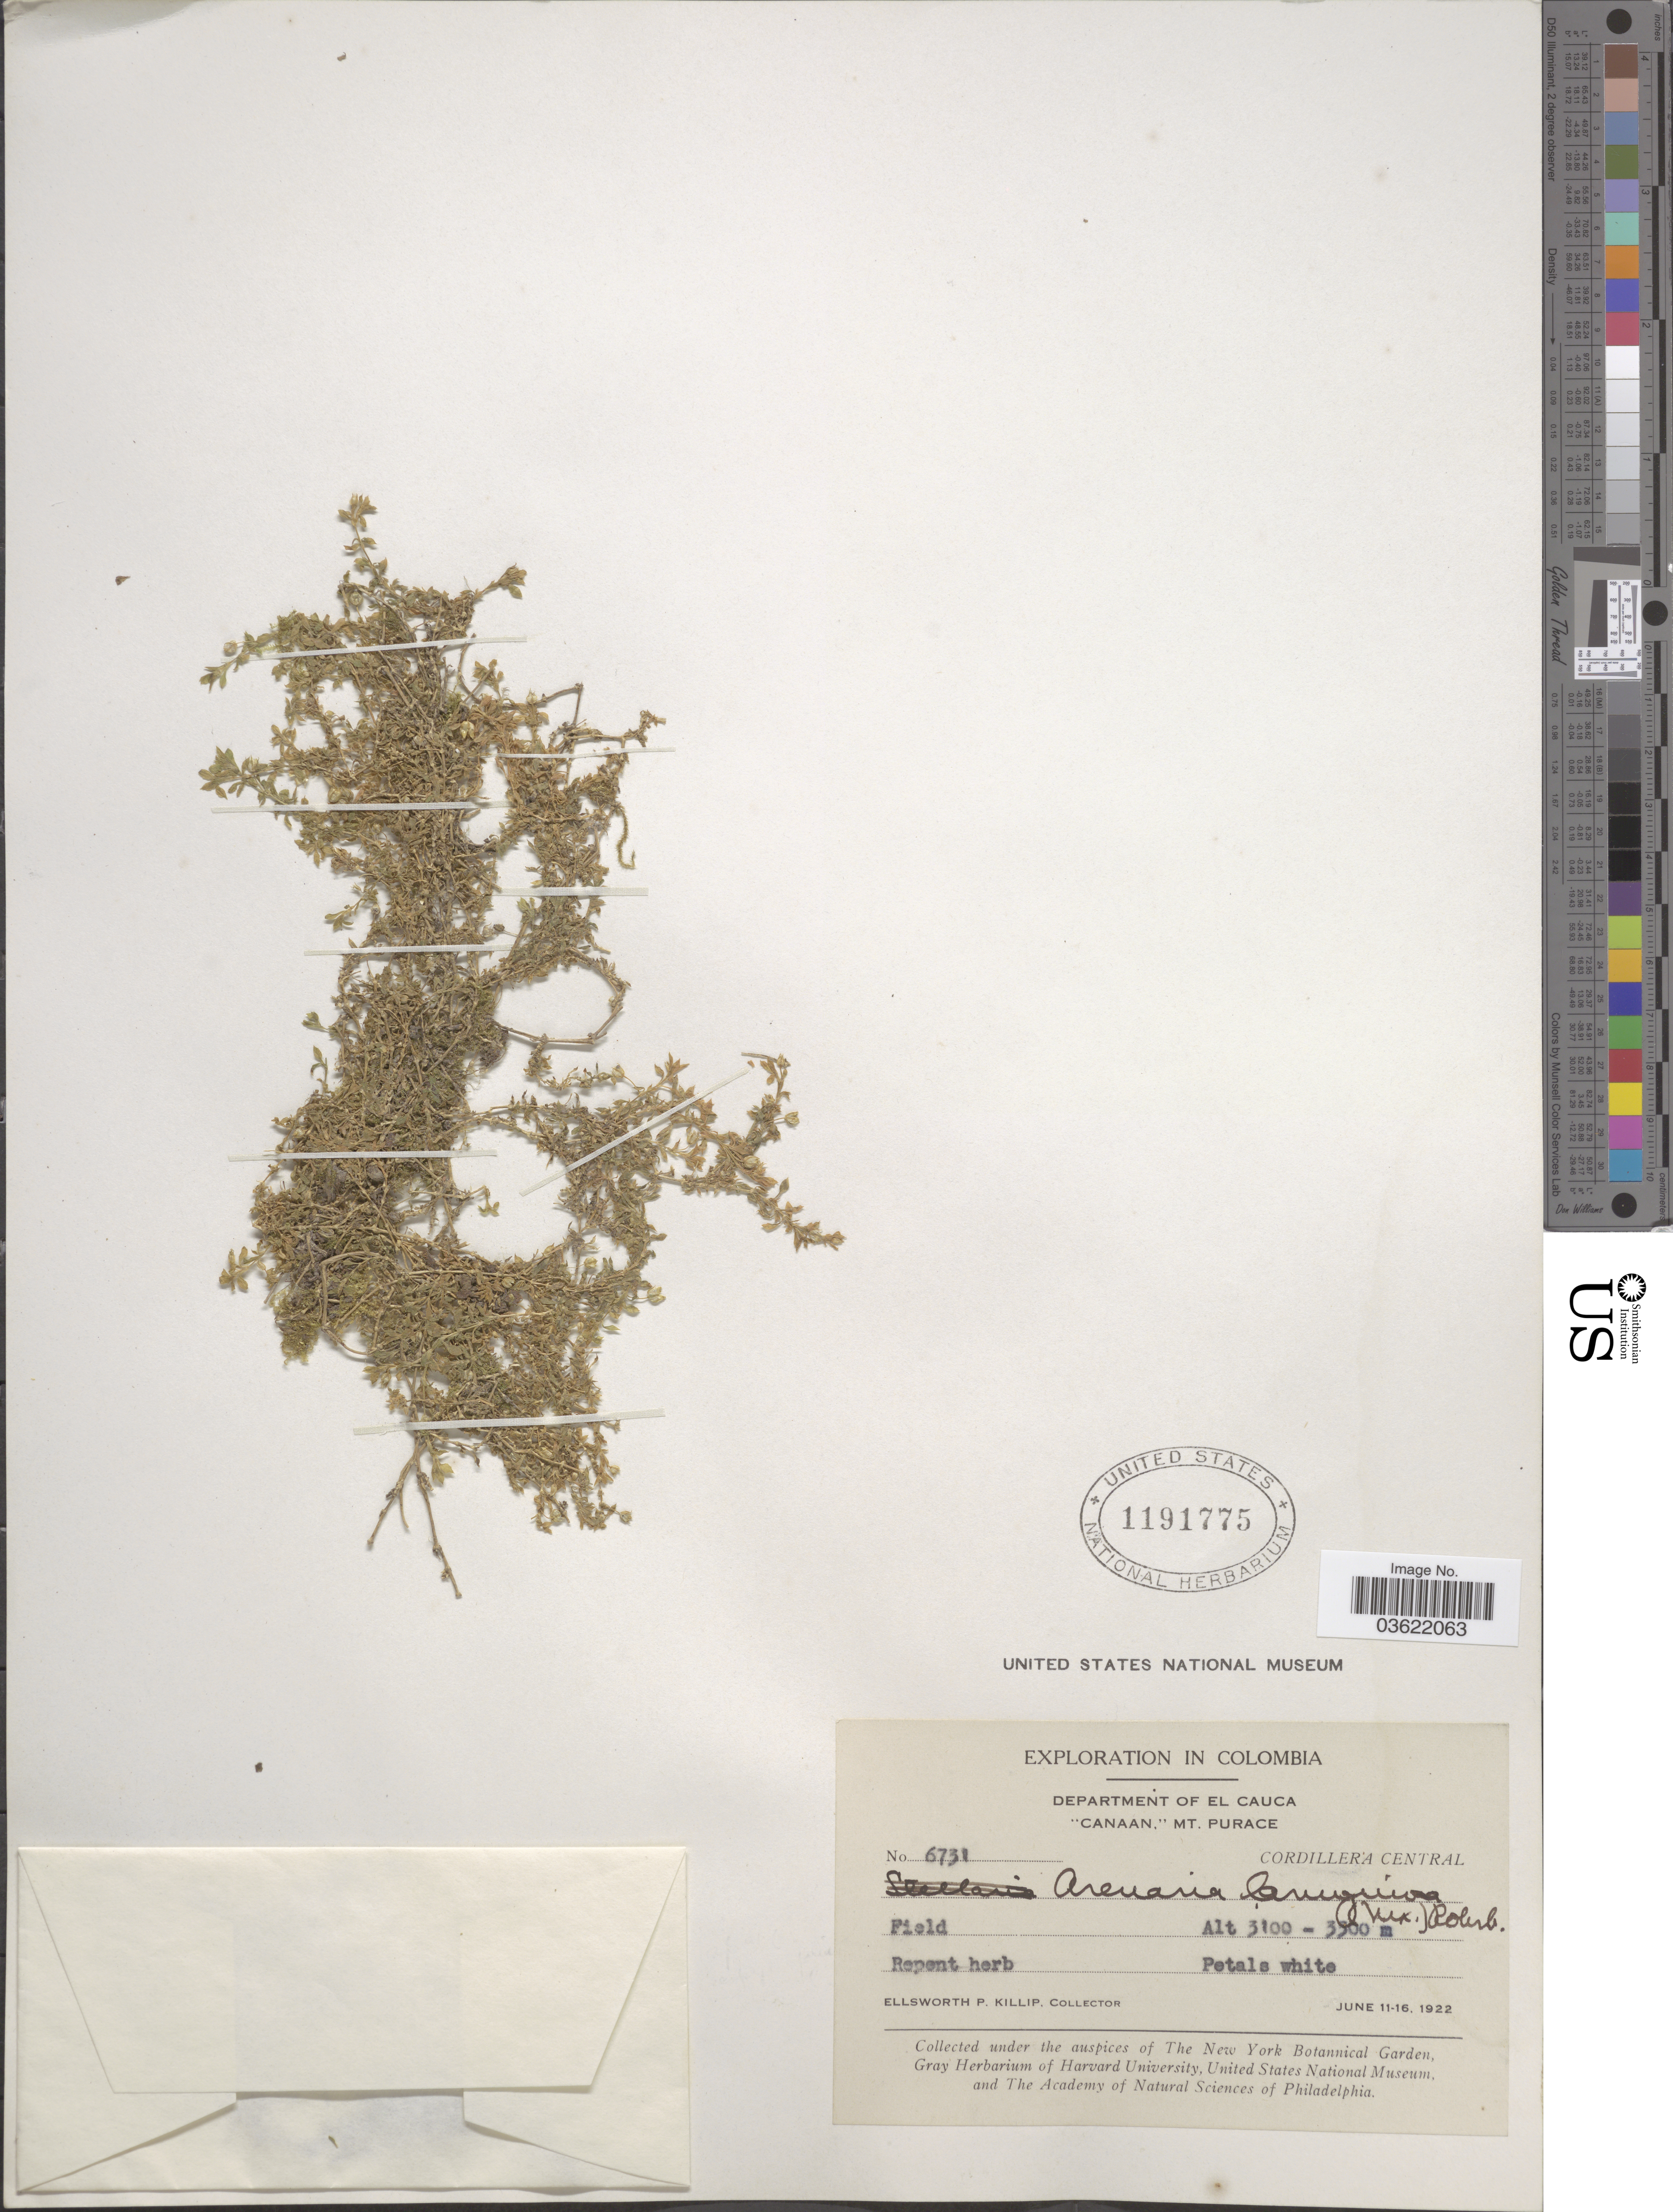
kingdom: Plantae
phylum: Tracheophyta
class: Magnoliopsida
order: Caryophyllales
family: Caryophyllaceae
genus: Arenaria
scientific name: Arenaria soratensis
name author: Rohrb.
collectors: E. P. Killip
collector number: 6731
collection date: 1922-06-11/1922-06-16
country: Colombia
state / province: Cauca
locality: Department of El Cauca. "Canaan," Mt. Purace. Cordillera Central.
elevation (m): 3100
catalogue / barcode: US 1191775